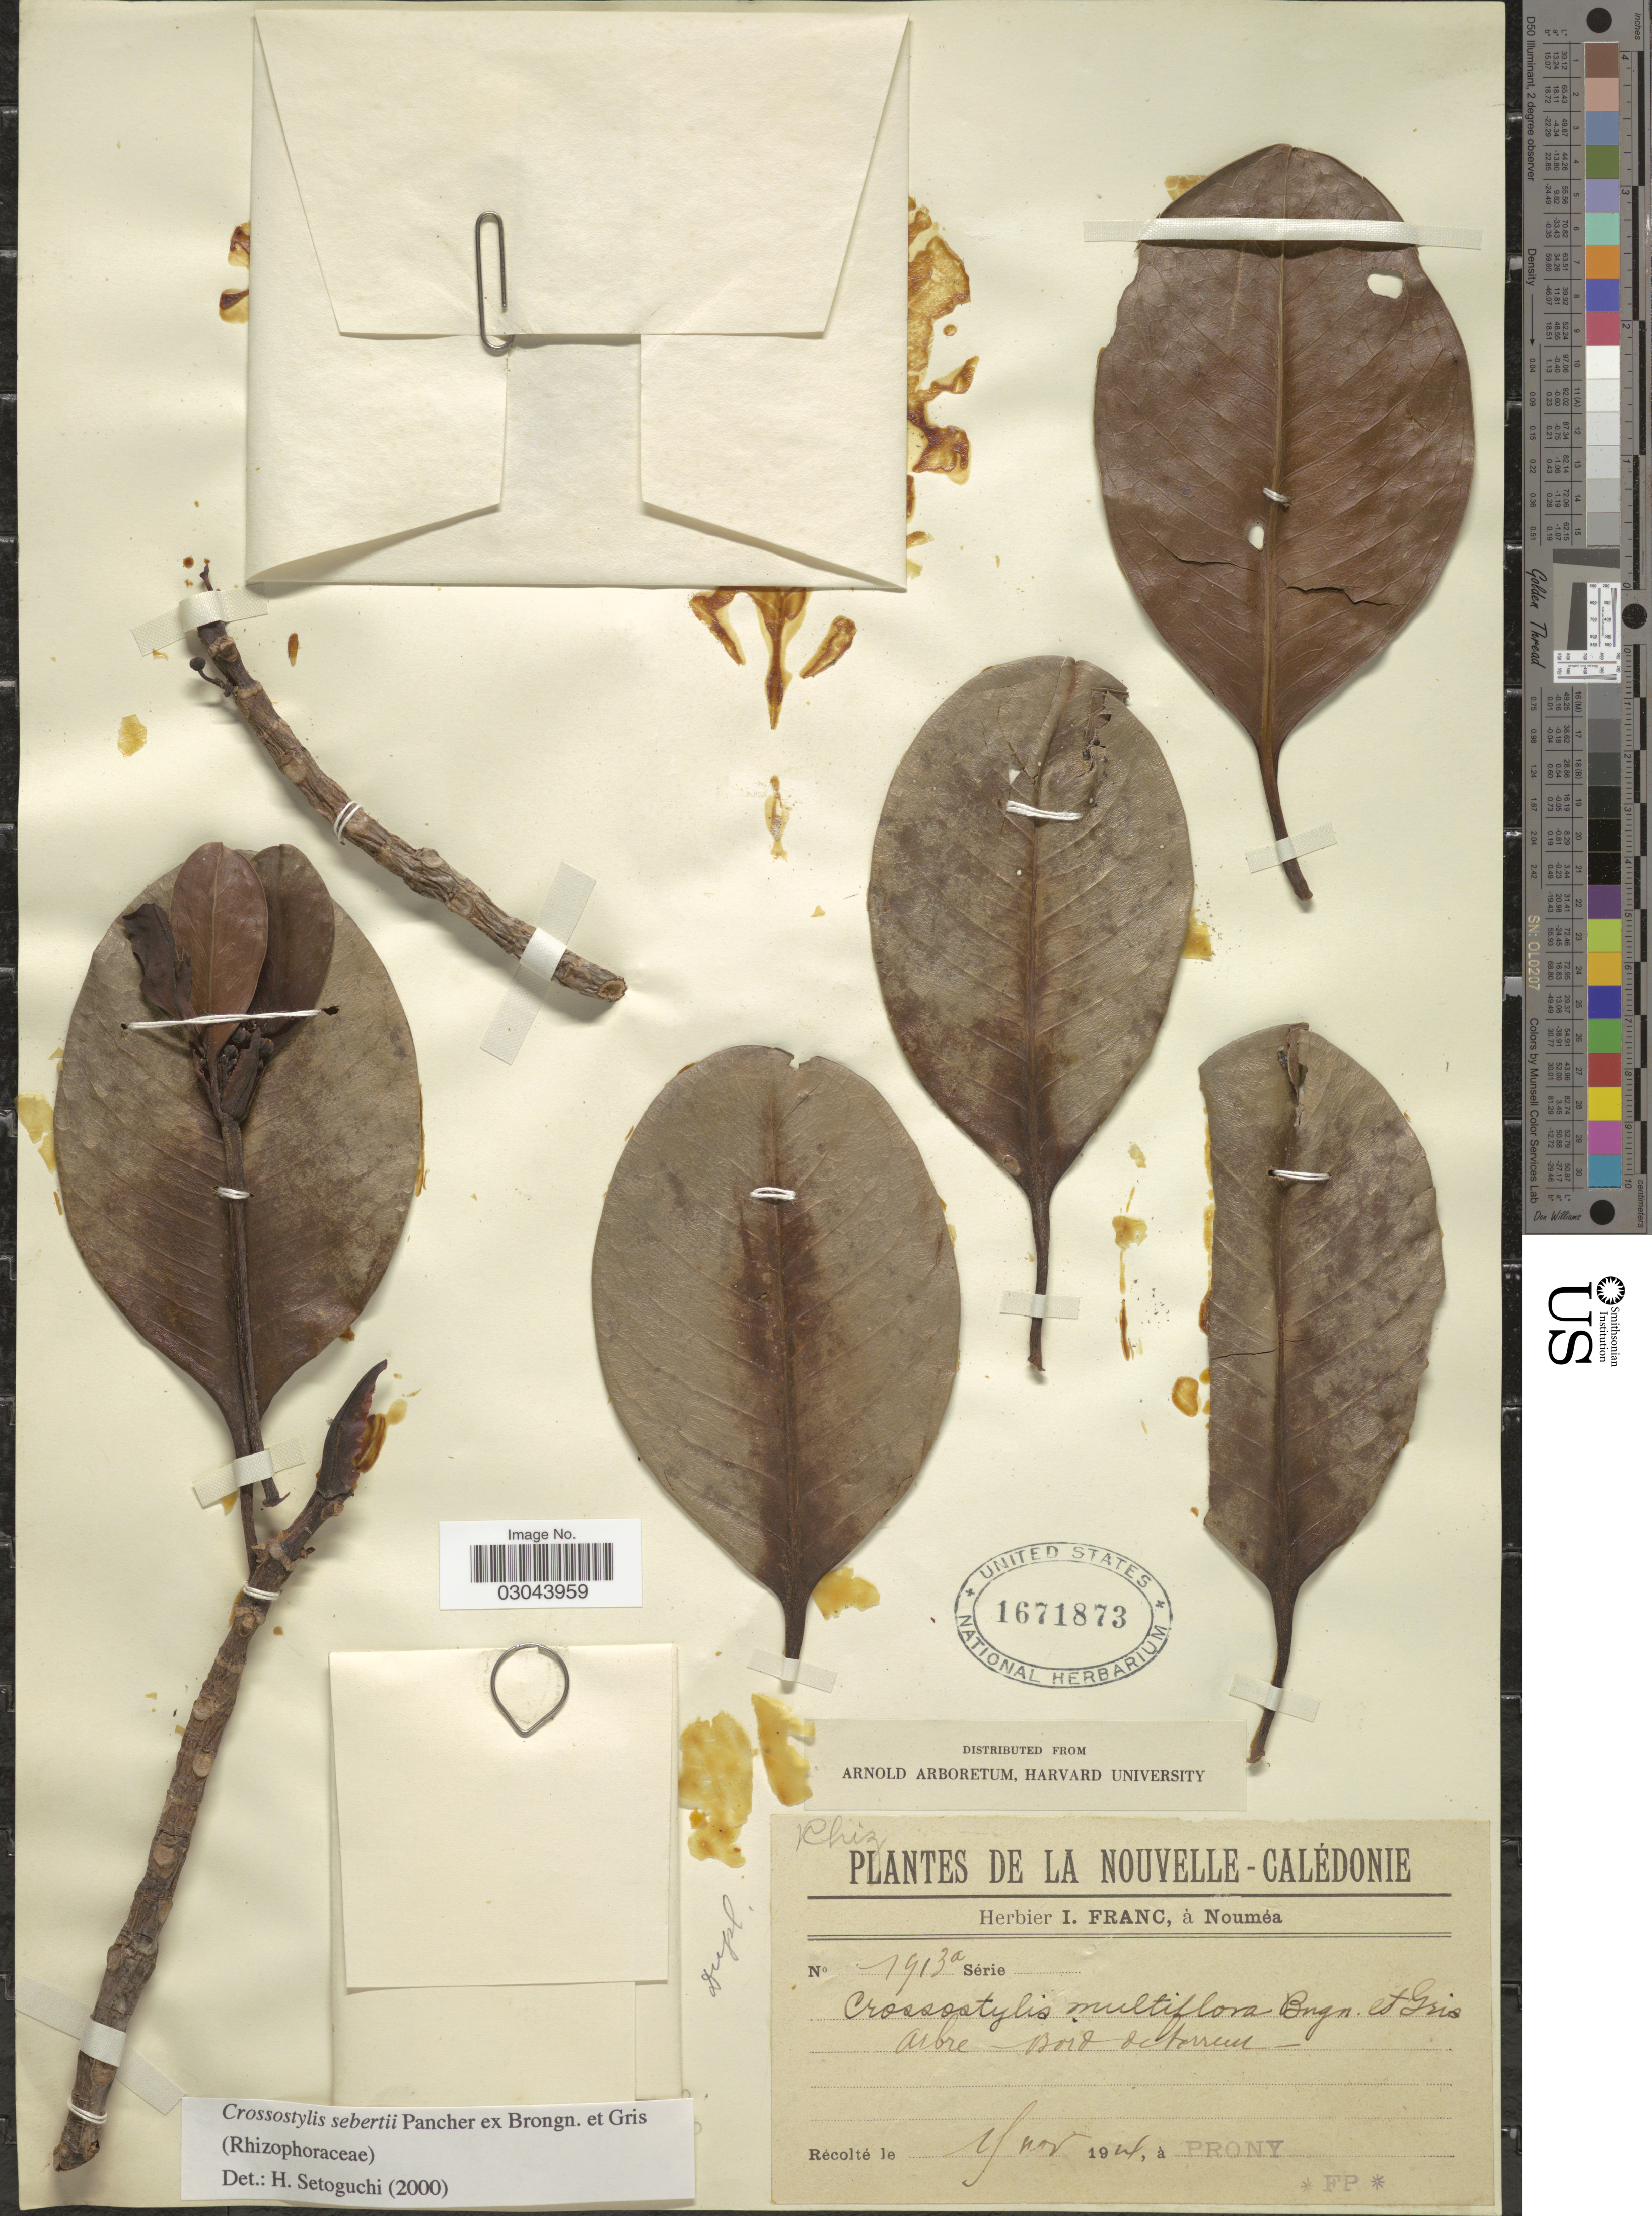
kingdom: Plantae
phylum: Tracheophyta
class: Magnoliopsida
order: Malpighiales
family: Rhizophoraceae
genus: Crossostylis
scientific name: Crossostylis sebertii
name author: Pancher ex Brongn. & Gris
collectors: -. Prony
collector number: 1913a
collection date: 1914-11-15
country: New Caledonia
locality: Nouvelle-Calédonie.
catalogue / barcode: US 1671873